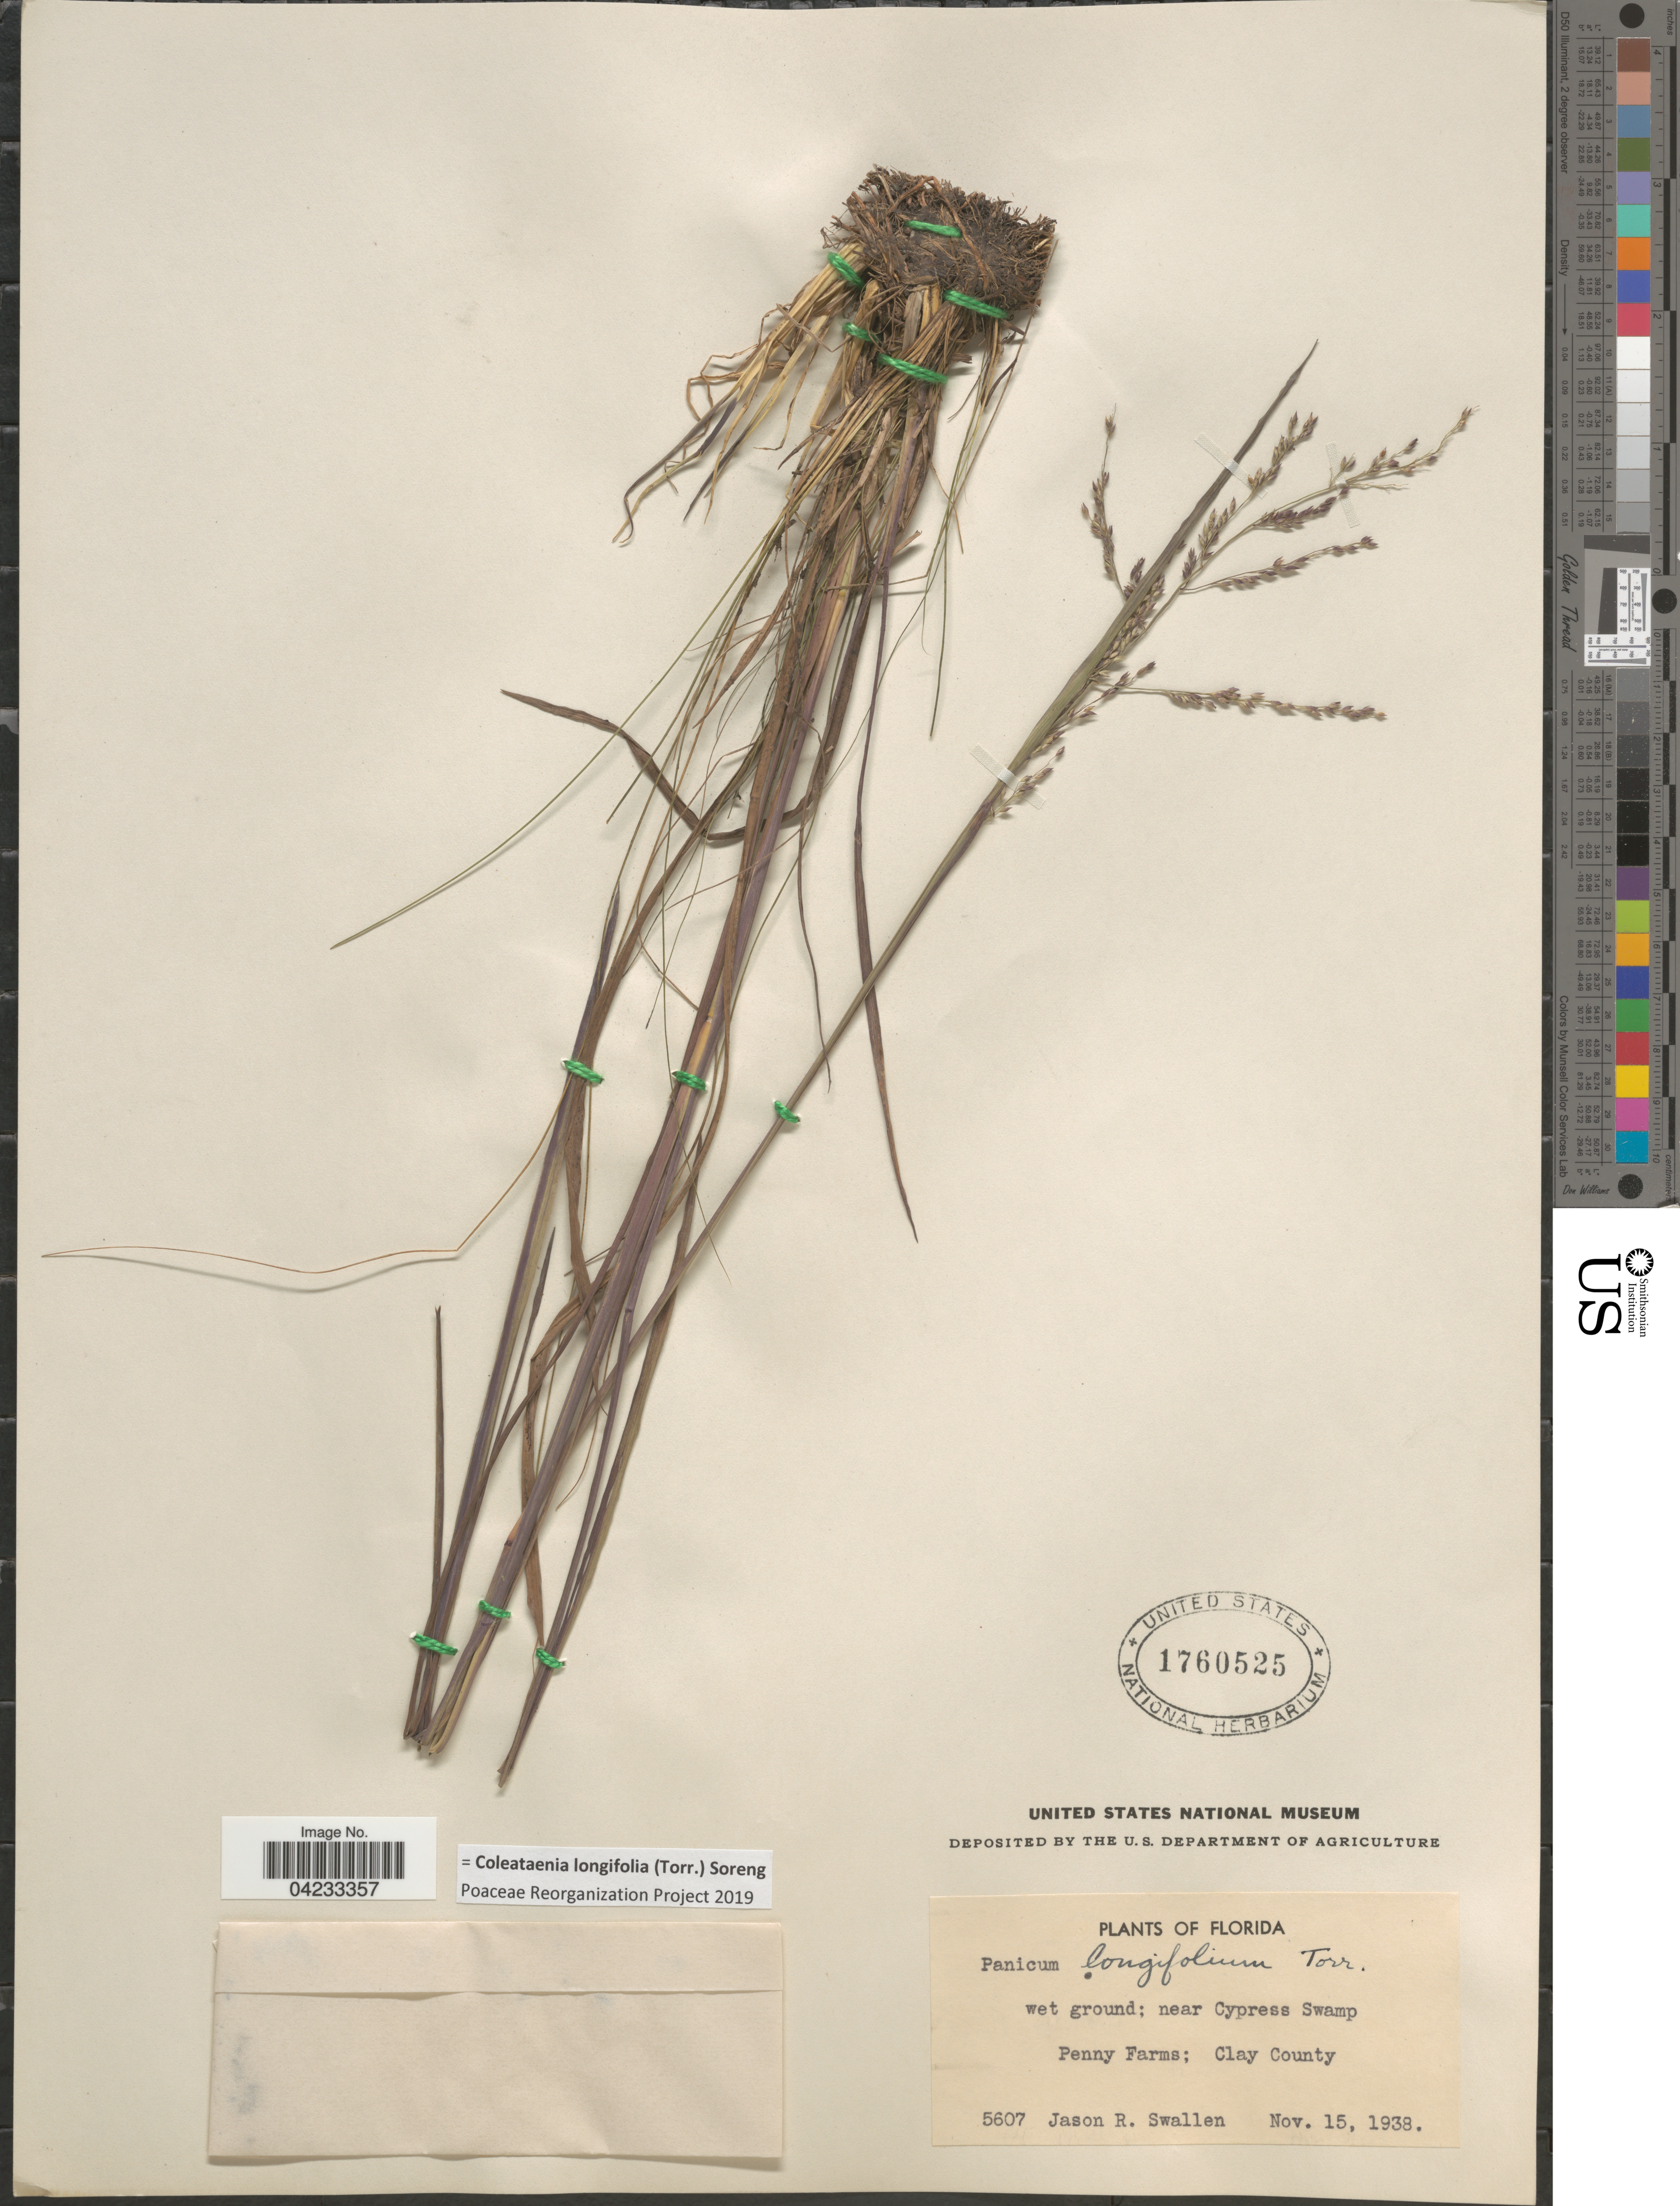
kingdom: Plantae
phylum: Tracheophyta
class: Liliopsida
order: Poales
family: Poaceae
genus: Coleataenia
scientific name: Coleataenia longifolia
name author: (Torr.) Soreng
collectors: J. R. Swallen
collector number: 5607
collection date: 1938-11-15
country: United States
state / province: Florida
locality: Wet ground; near Cypress Swamp. Penny Farms; Clay County.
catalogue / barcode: US 1760525